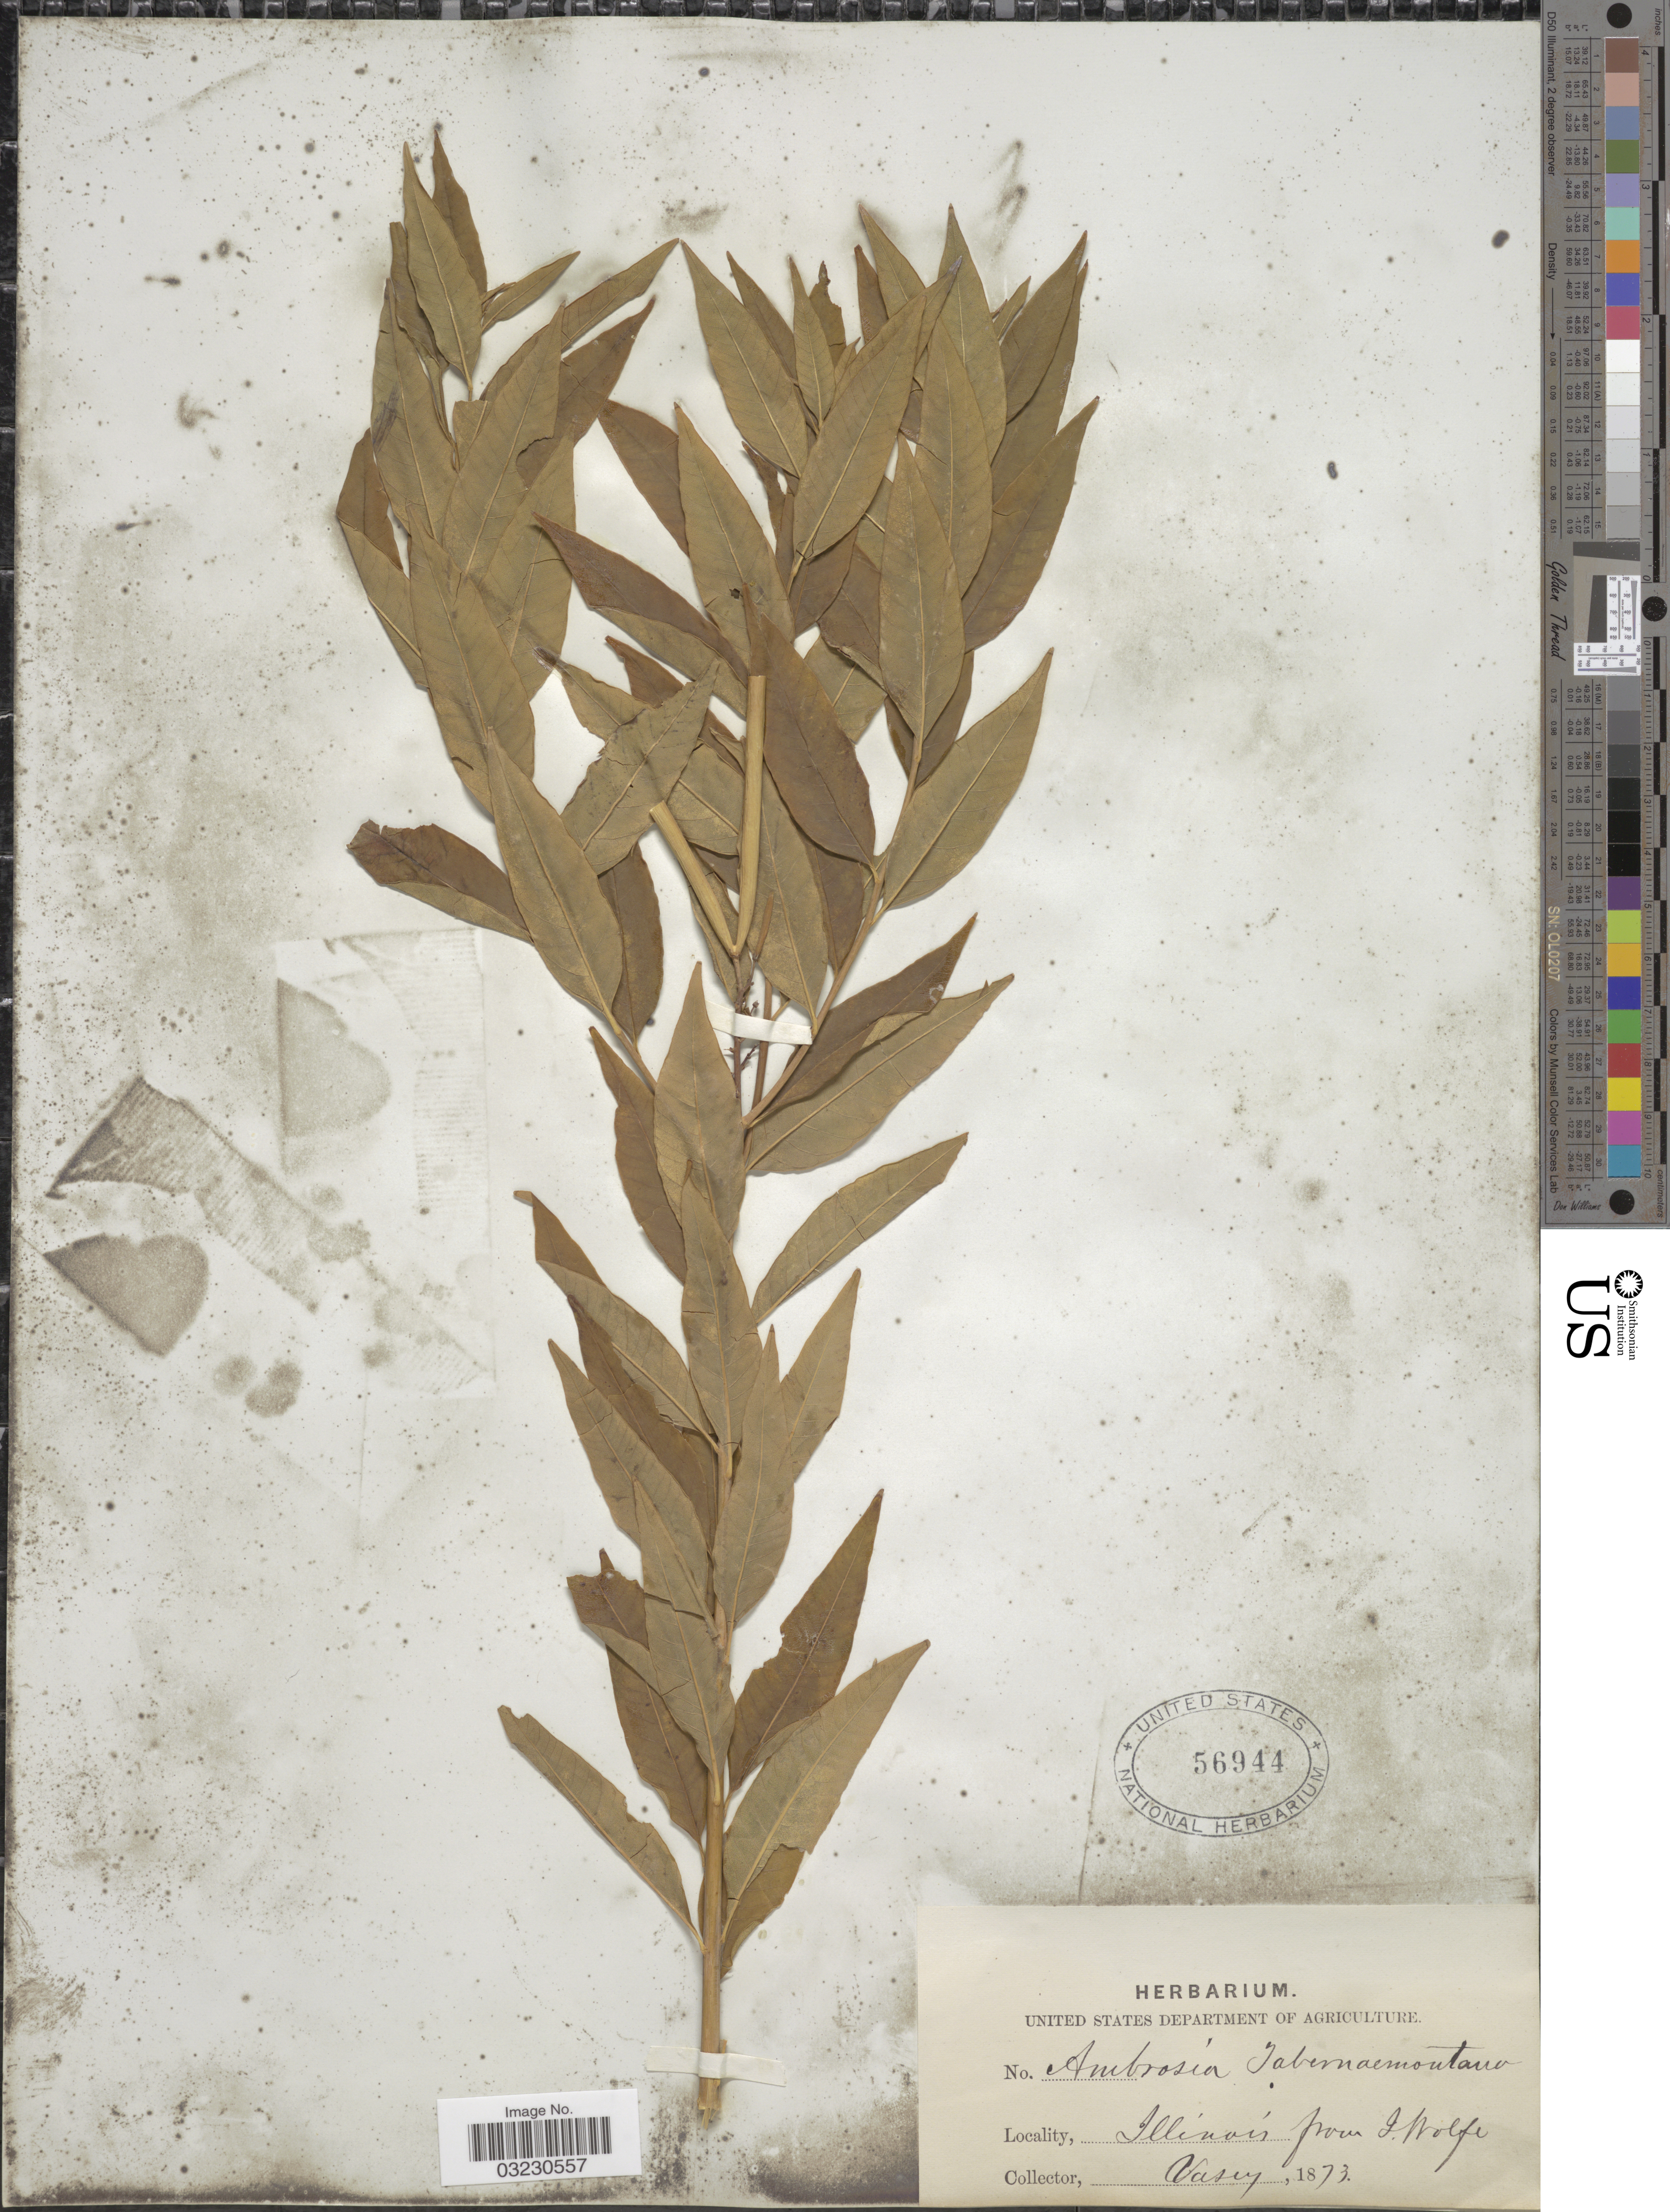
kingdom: Plantae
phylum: Tracheophyta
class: Magnoliopsida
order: Gentianales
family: Apocynaceae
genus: Amsonia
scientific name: Amsonia tabernaemontana var. salicifolia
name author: (Pursh) Woodson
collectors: Vasey, --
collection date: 1873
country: United States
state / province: Illinois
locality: Illinois.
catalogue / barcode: US 56944